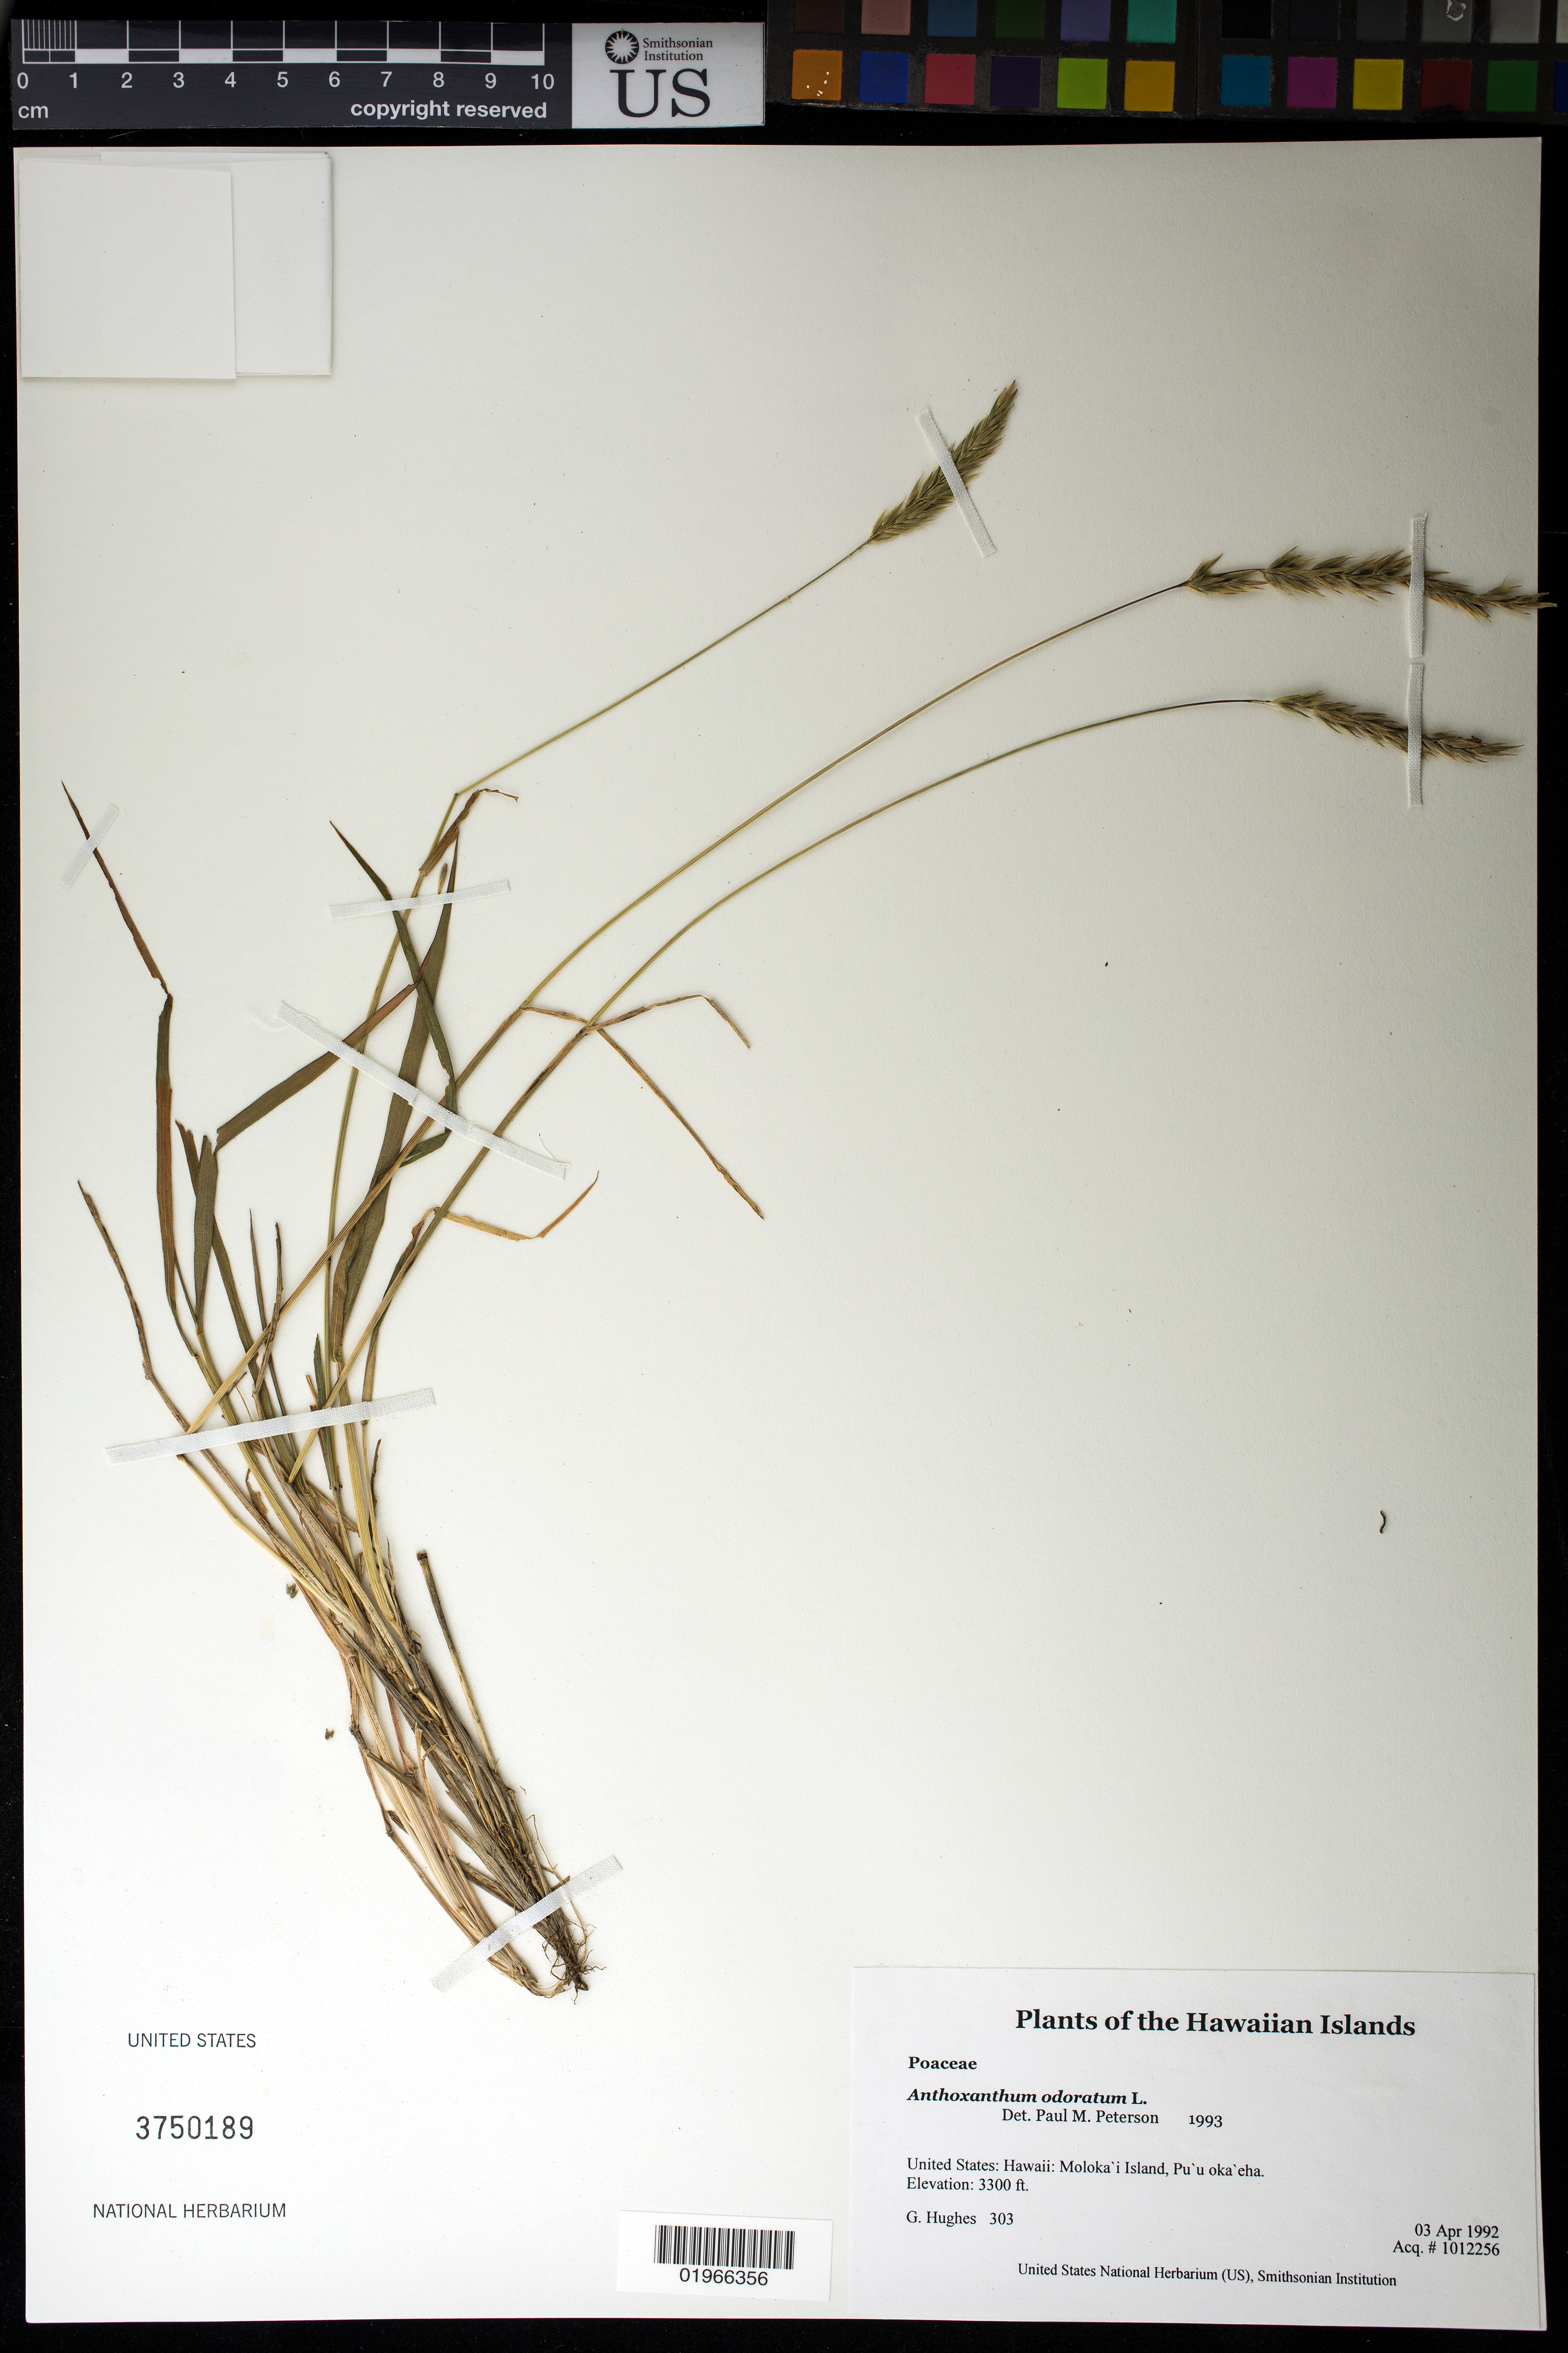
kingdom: Plantae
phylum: Tracheophyta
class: Liliopsida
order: Poales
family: Poaceae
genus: Anthoxanthum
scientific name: Anthoxanthum odoratum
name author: L.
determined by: Peterson, Paul M., (BOT), Smithsonian Institution - National Museum of Natural History (UNITED STATES)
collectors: G. Hughes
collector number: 303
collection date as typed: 3-4-92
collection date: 1992-04-03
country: United States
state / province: Hawaii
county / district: Maui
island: Moloka'i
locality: Pu'uoka'eha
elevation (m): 1006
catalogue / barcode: US 3750189